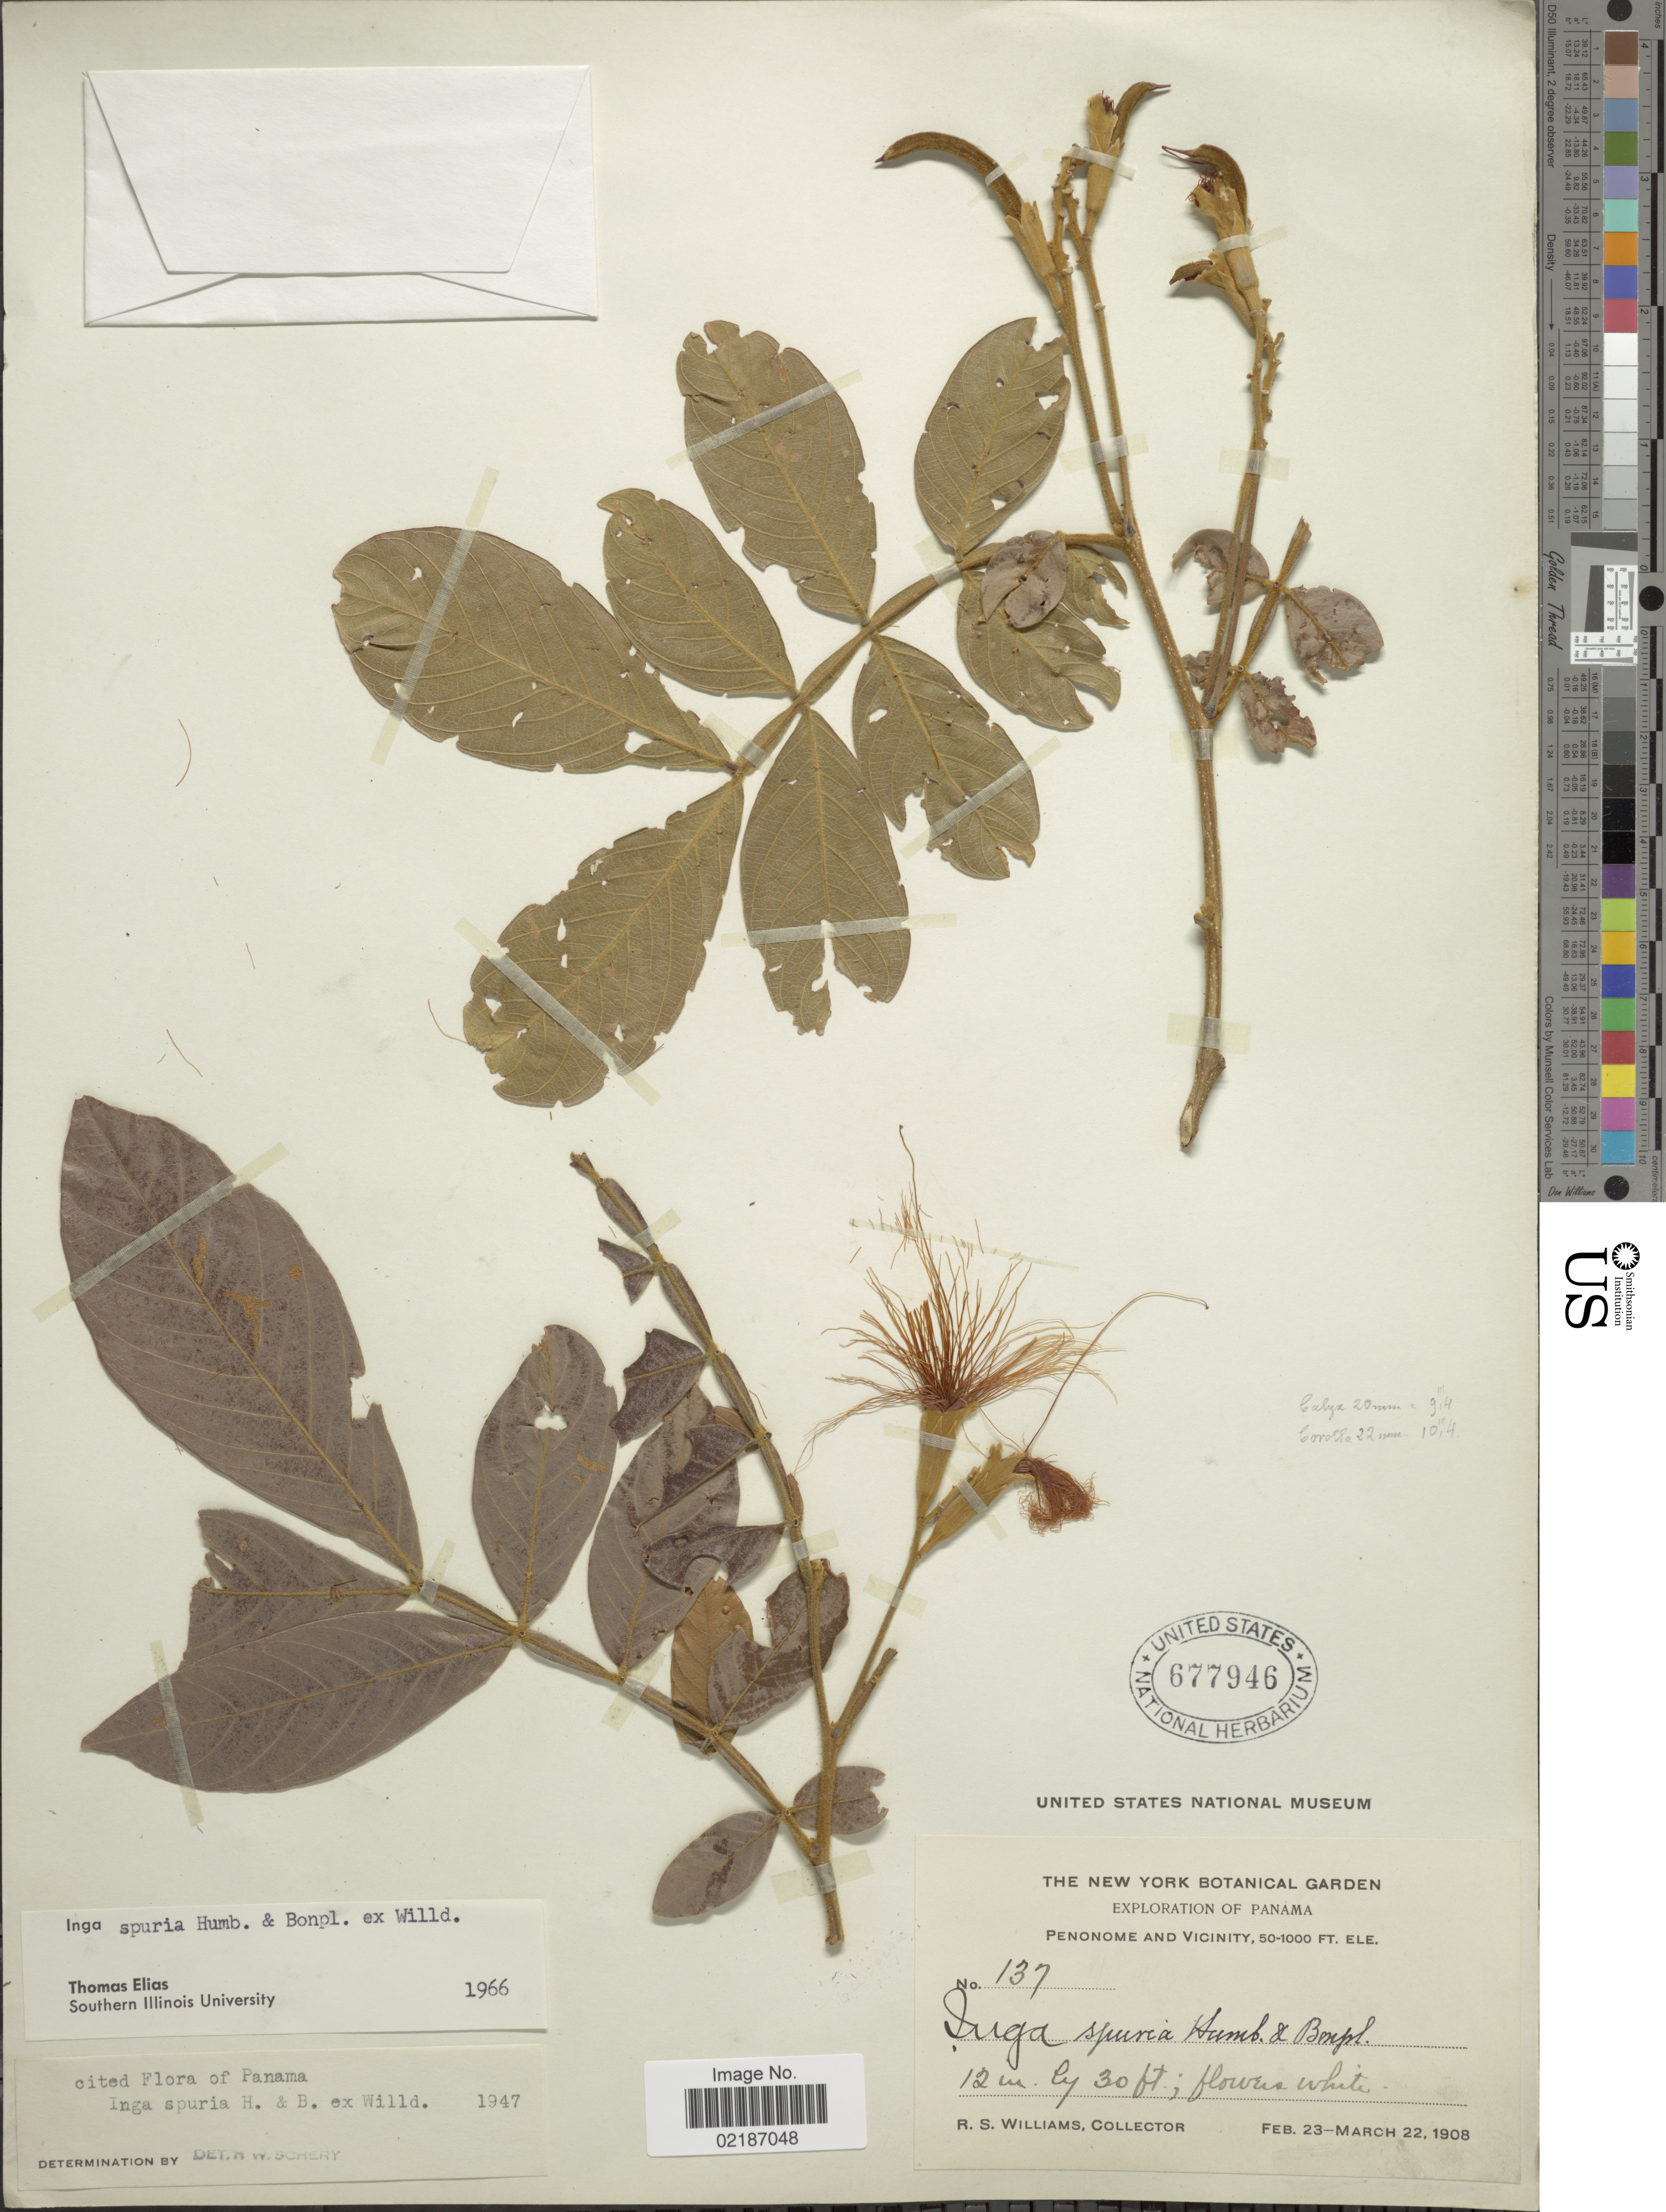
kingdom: Plantae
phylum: Tracheophyta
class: Magnoliopsida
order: Fabales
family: Fabaceae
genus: Inga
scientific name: Inga vera subsp. vera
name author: Willd.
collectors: R. S. Williams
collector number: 137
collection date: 1908-02-23/1908-03-22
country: Panama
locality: Penonome and Vicinity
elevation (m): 15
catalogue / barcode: US 677946